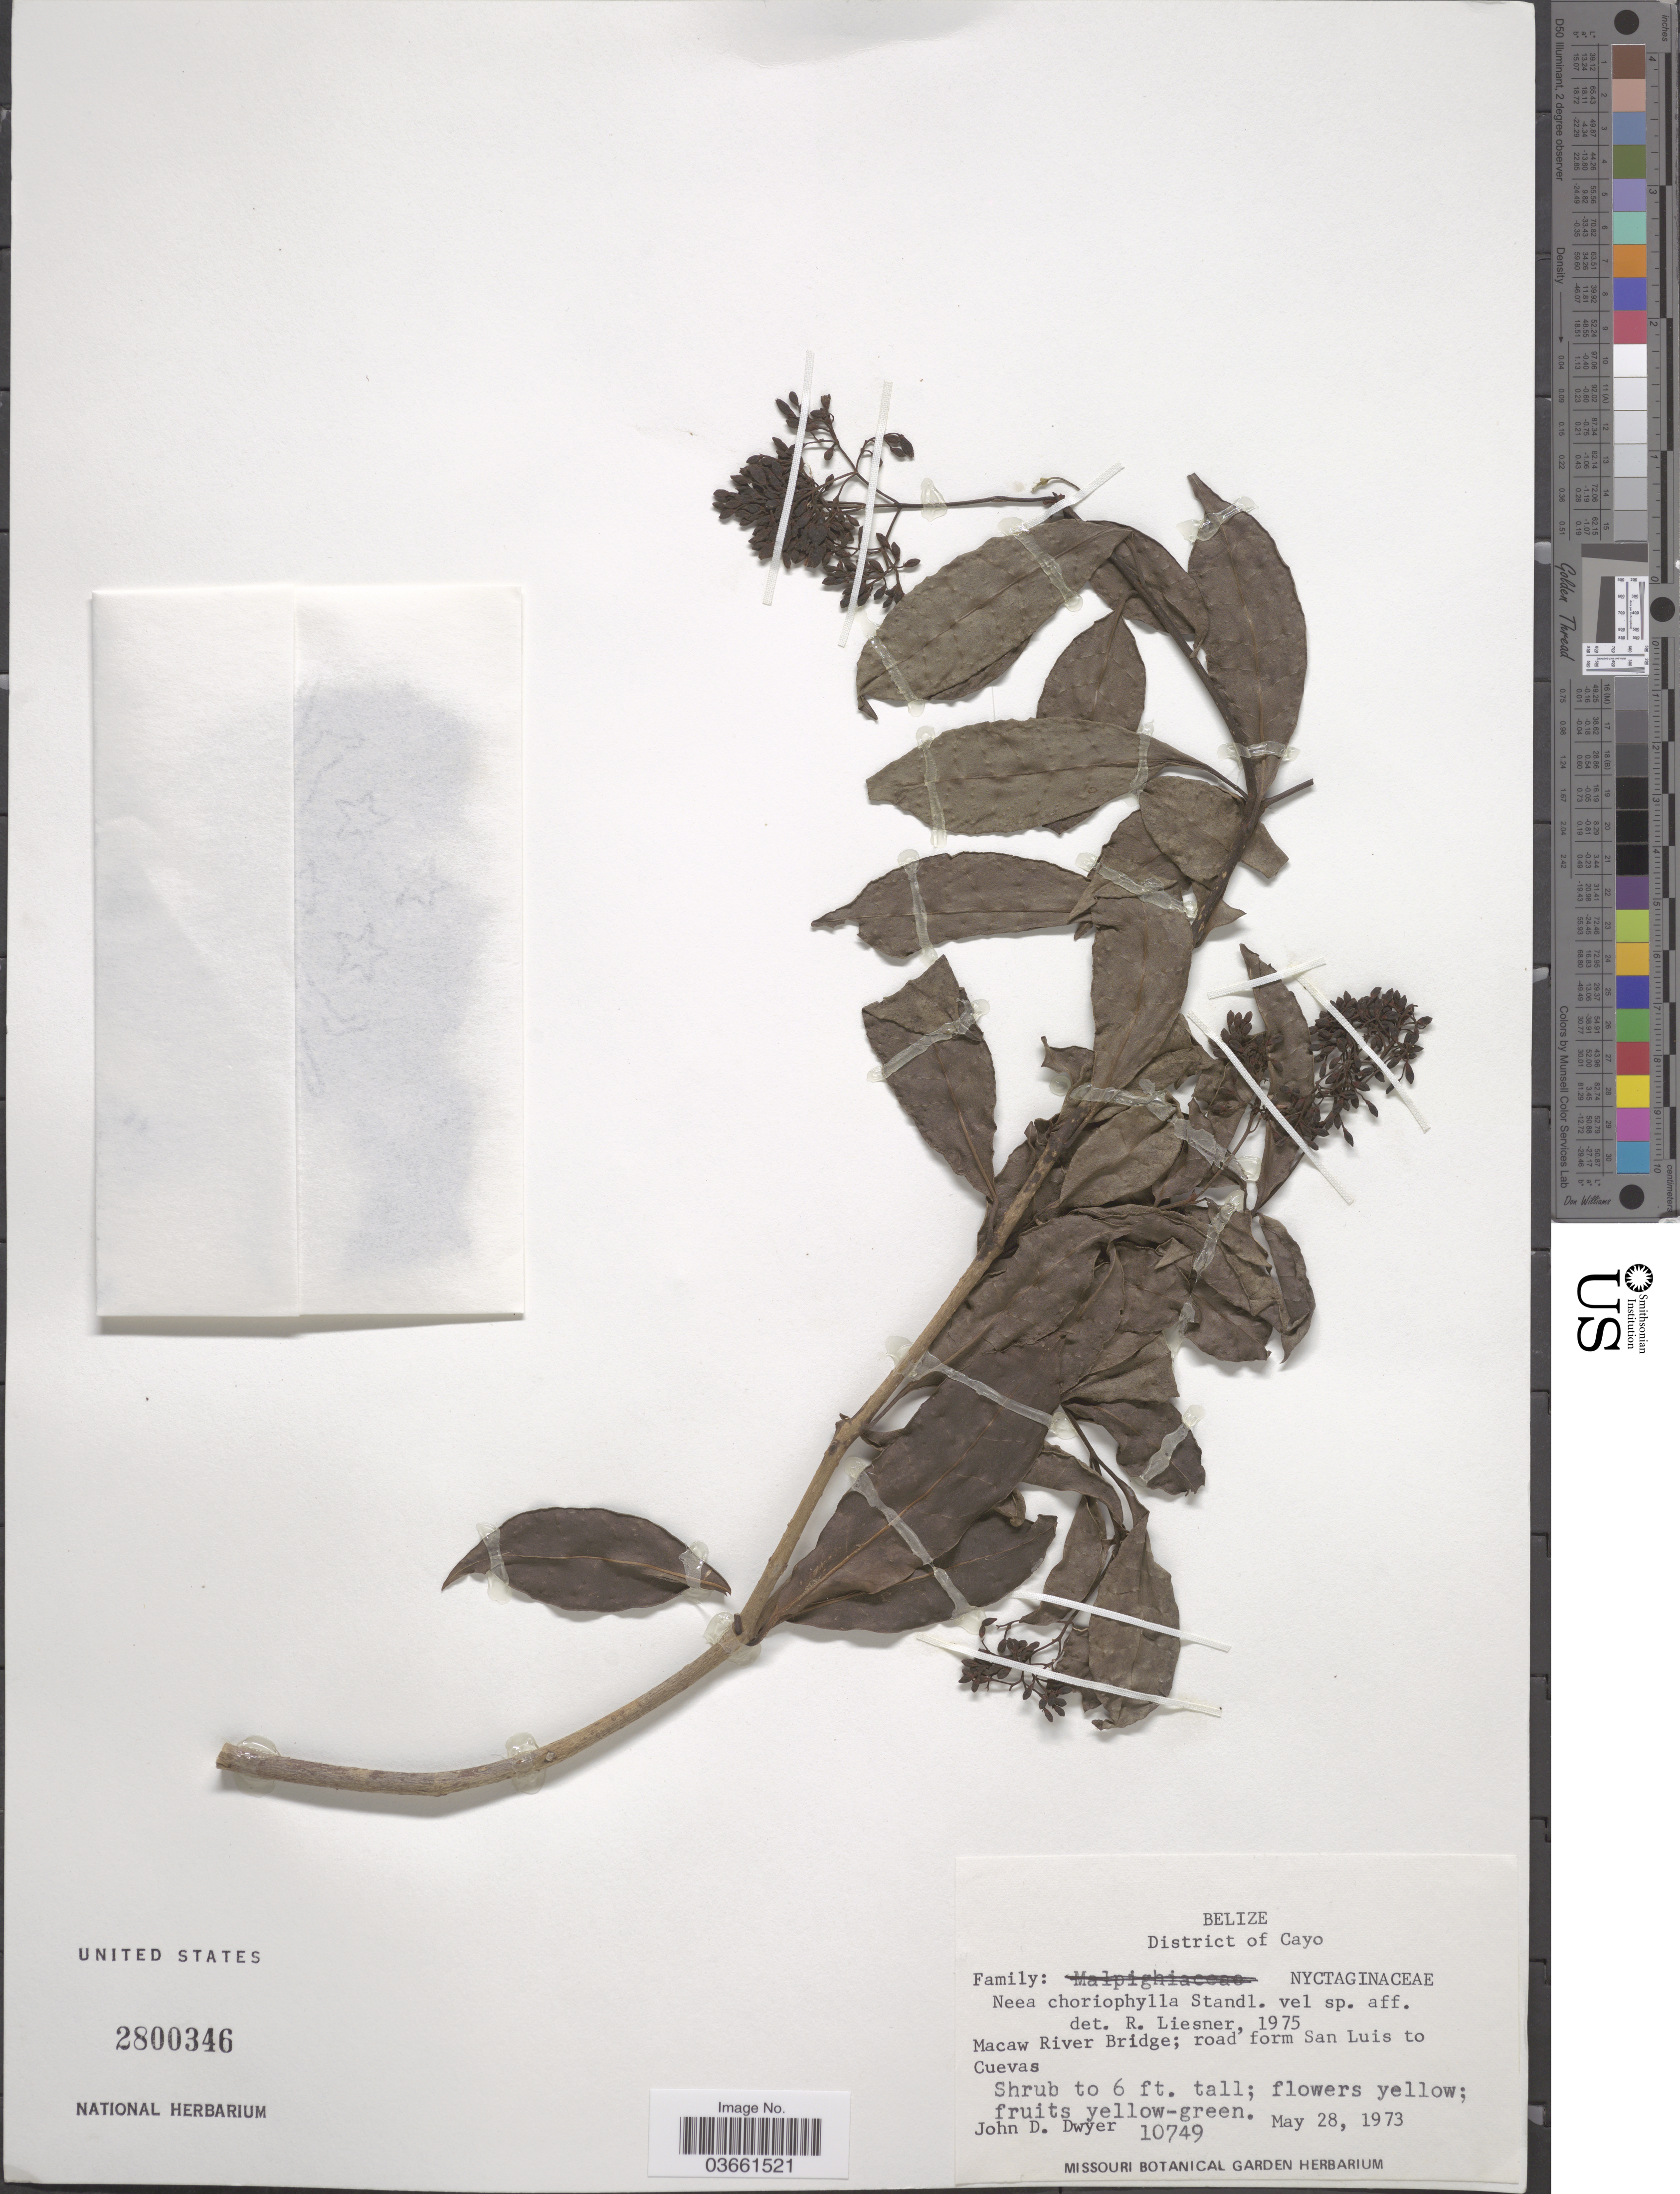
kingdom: Plantae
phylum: Tracheophyta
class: Magnoliopsida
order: Caryophyllales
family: Nyctaginaceae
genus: Neea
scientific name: Neea choriophylla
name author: Standl.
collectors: J. D. Dwyer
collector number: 10749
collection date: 1973-05-28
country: Belize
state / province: Cayo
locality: District of Cayo. Macaw River Bridge; road from San Luis to Cuevas.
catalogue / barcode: US 2800346